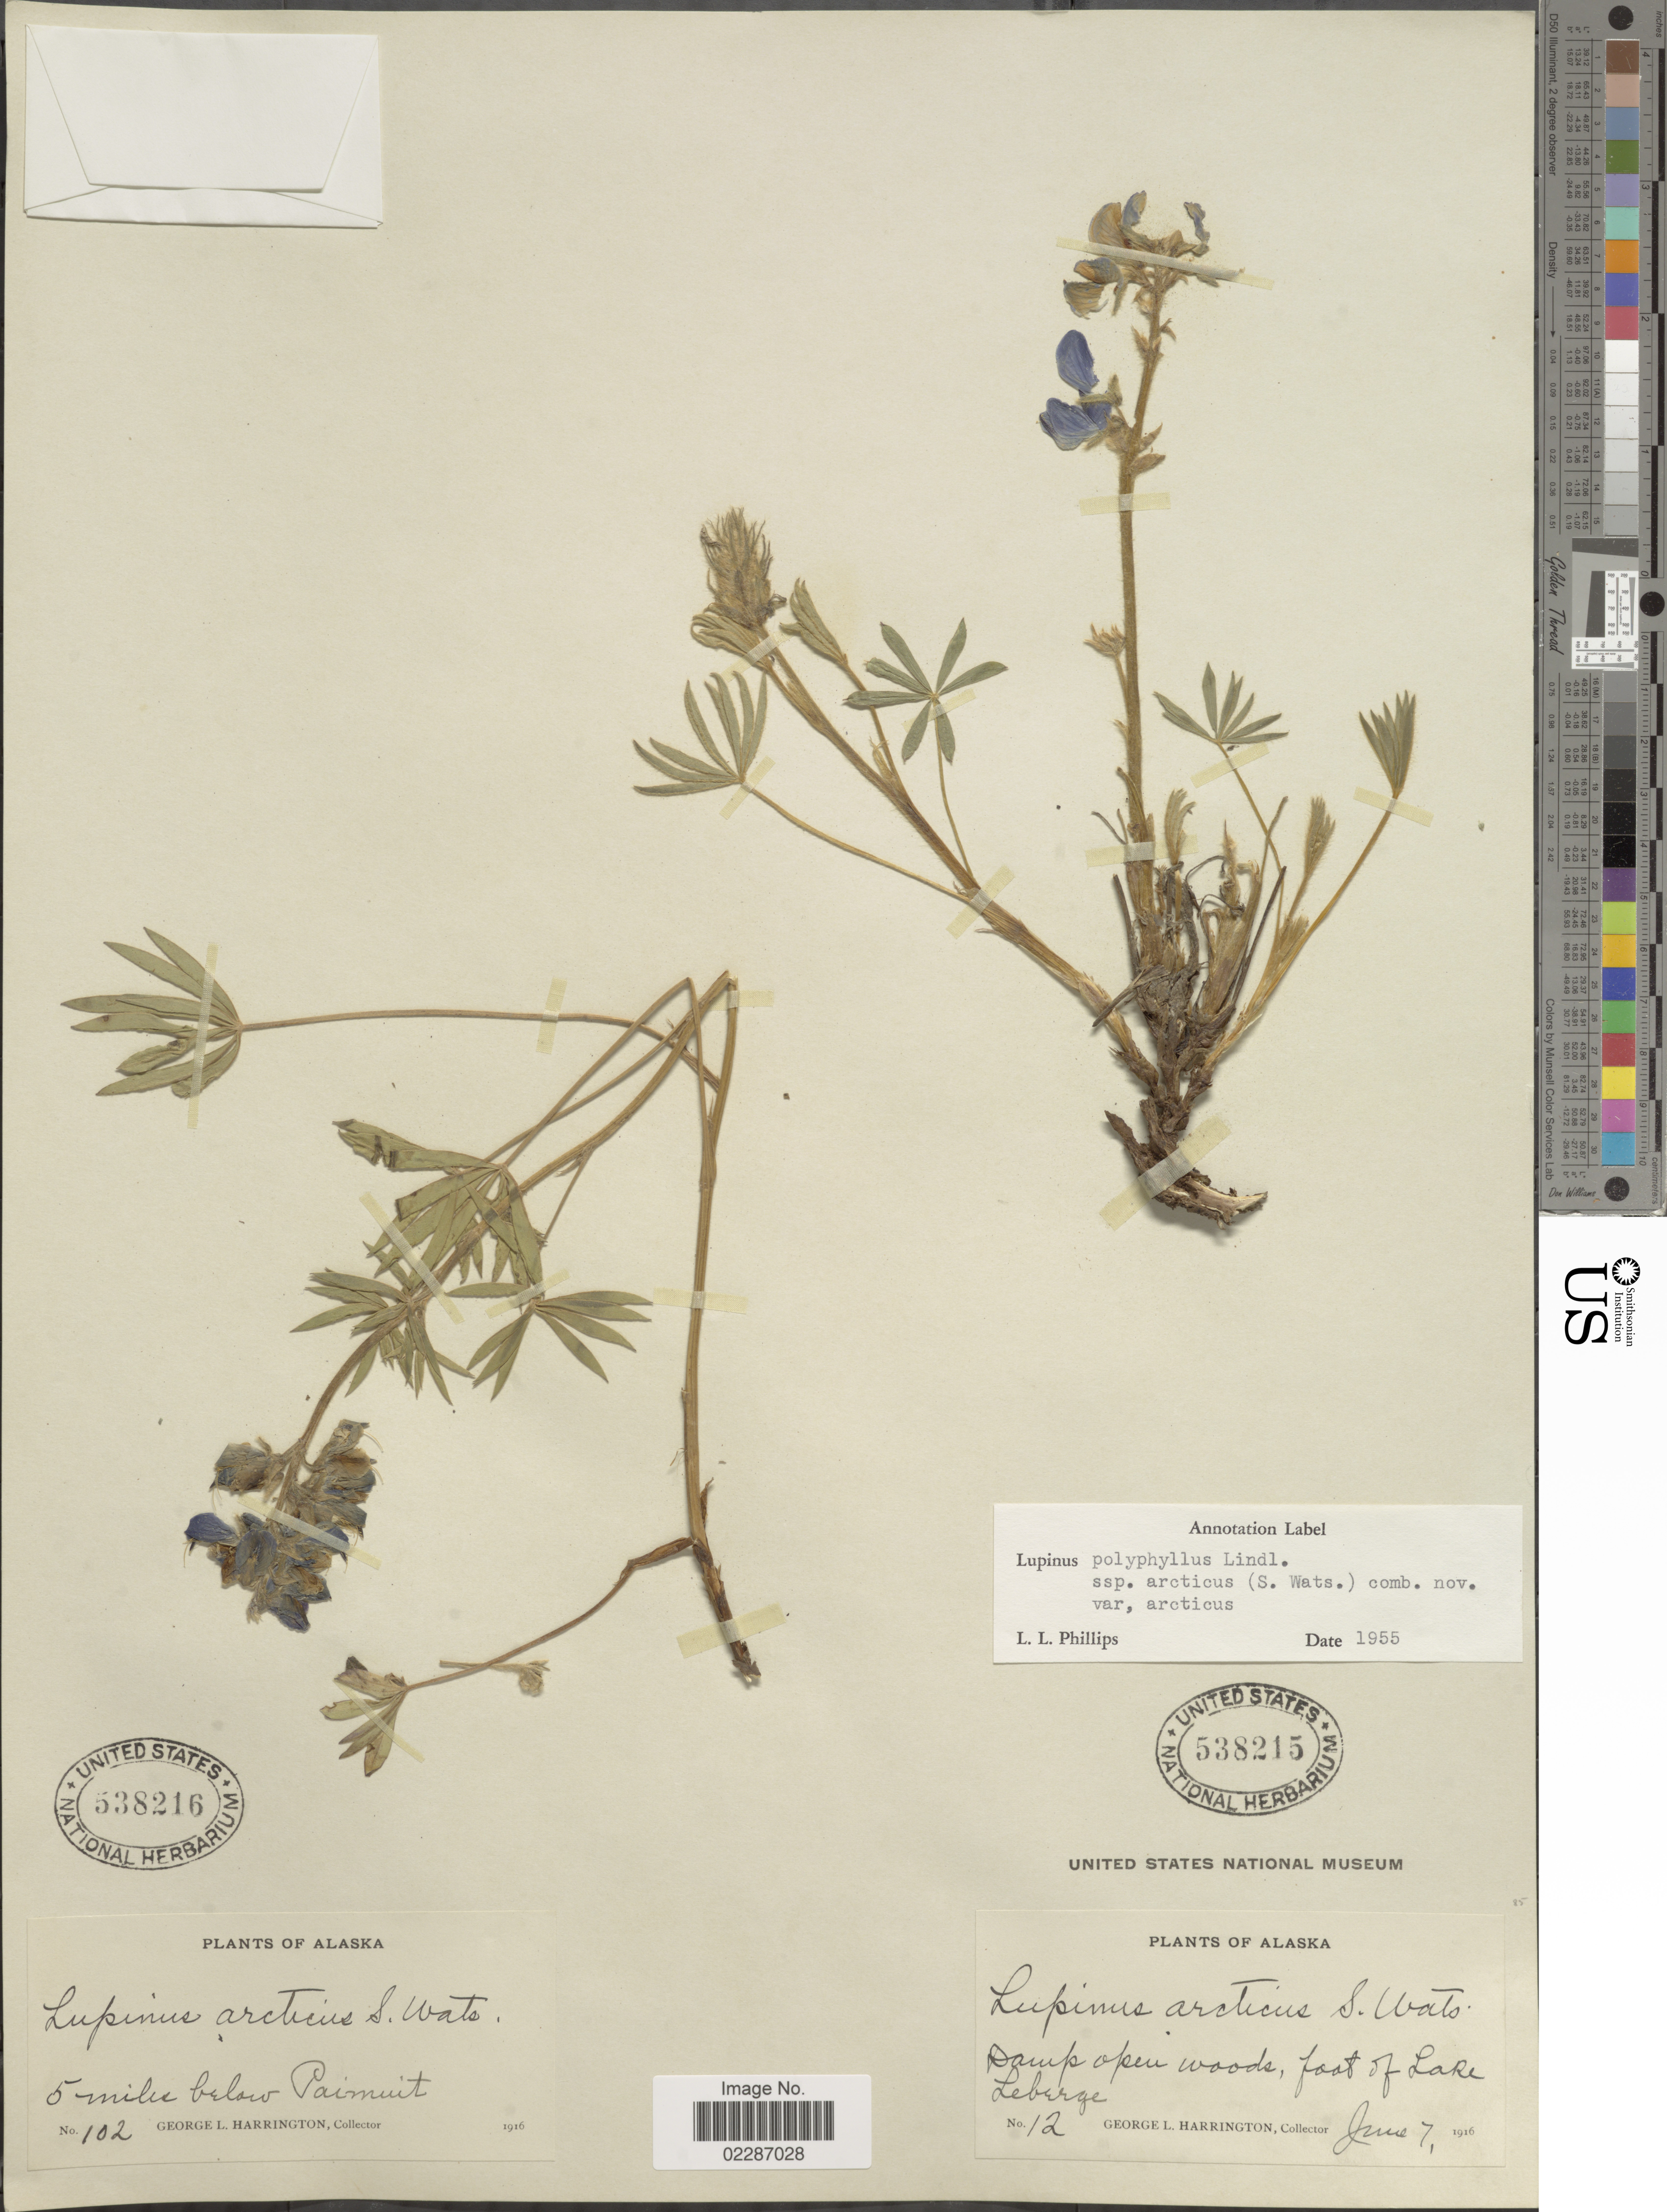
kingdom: Plantae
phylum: Tracheophyta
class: Magnoliopsida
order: Fabales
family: Fabaceae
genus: Lupinus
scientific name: Lupinus arcticus subsp. arcticus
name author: S. Watson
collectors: G. Harrington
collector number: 12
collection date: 1916-06-07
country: United States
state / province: Alaska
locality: Damp open woods, foot of Lake Leberge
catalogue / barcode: US 538215-2